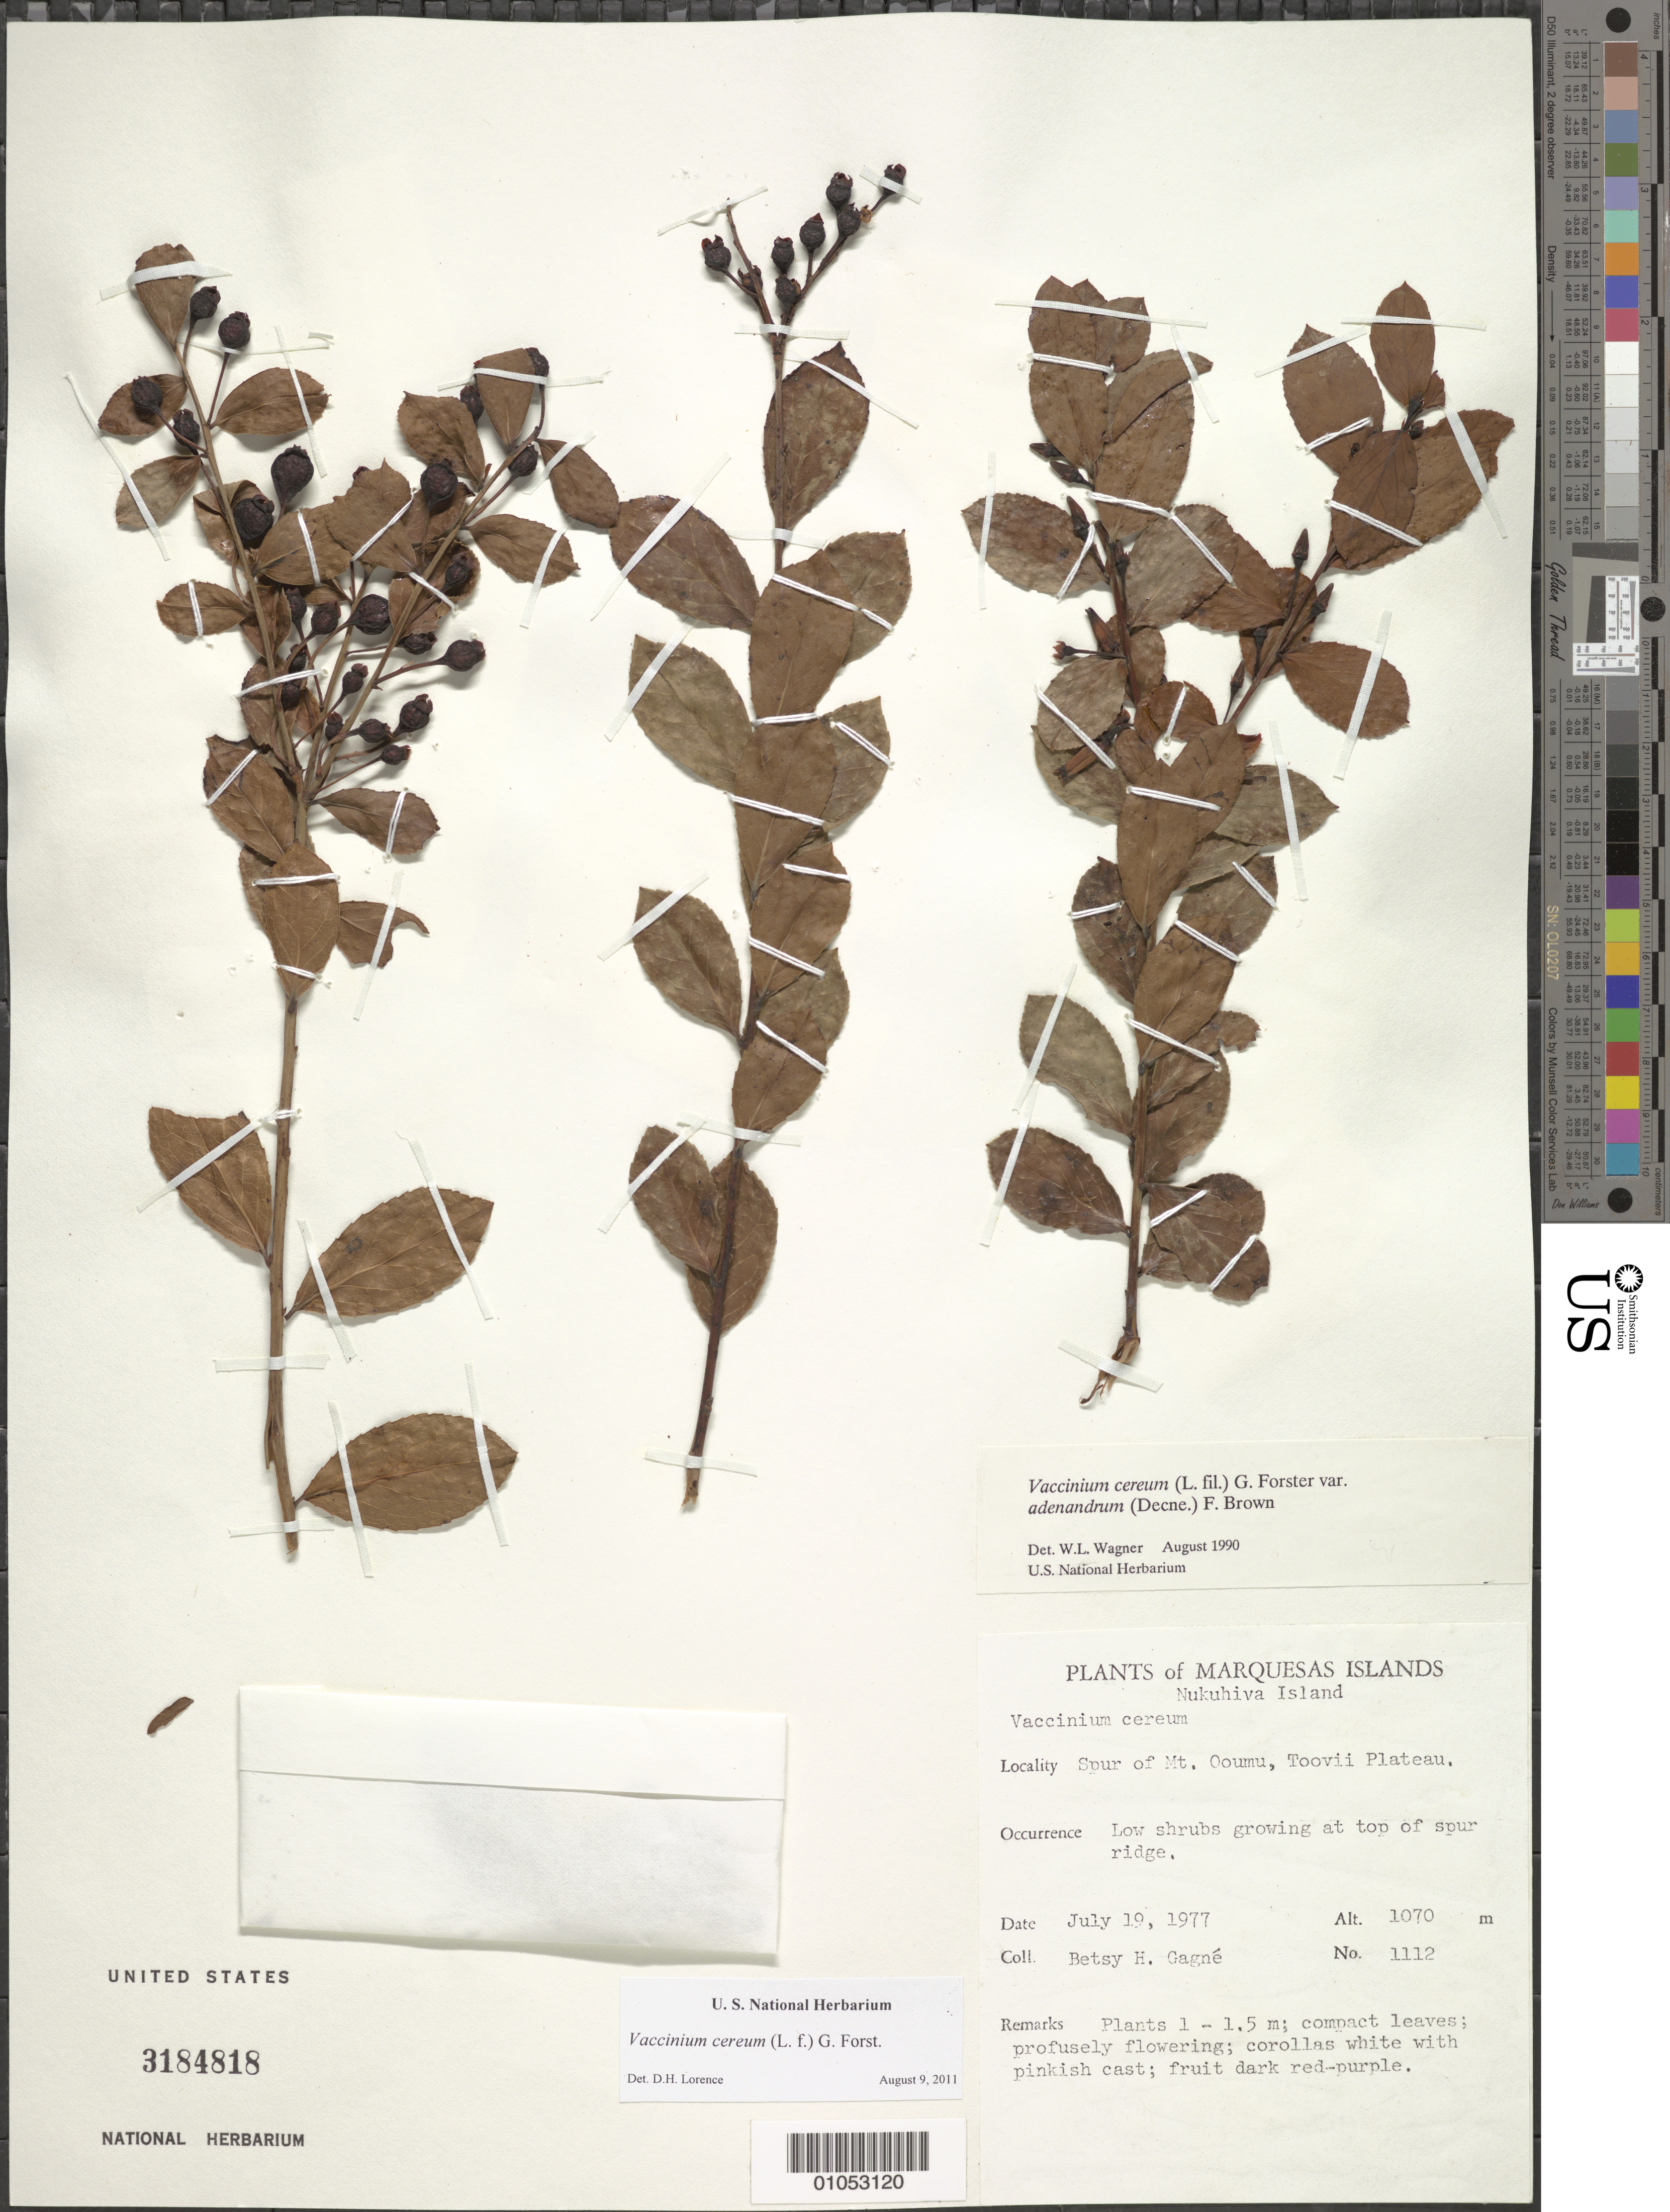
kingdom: Plantae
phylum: Tracheophyta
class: Magnoliopsida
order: Ericales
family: Ericaceae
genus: Vaccinium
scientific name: Vaccinium cereum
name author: (L. f.) G. Forst.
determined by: Lorence, David H., (PTBG), National Tropical Botanical Garden (UNITED STATES)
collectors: B. H. Gagné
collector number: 1112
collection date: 1977-07-19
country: French Polynesia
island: Nuku Hiva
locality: Toovii Plateau, spur of Mt. Ooumu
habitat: Low shrubs growing at top of spur ridge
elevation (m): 1070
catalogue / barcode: US 3184818